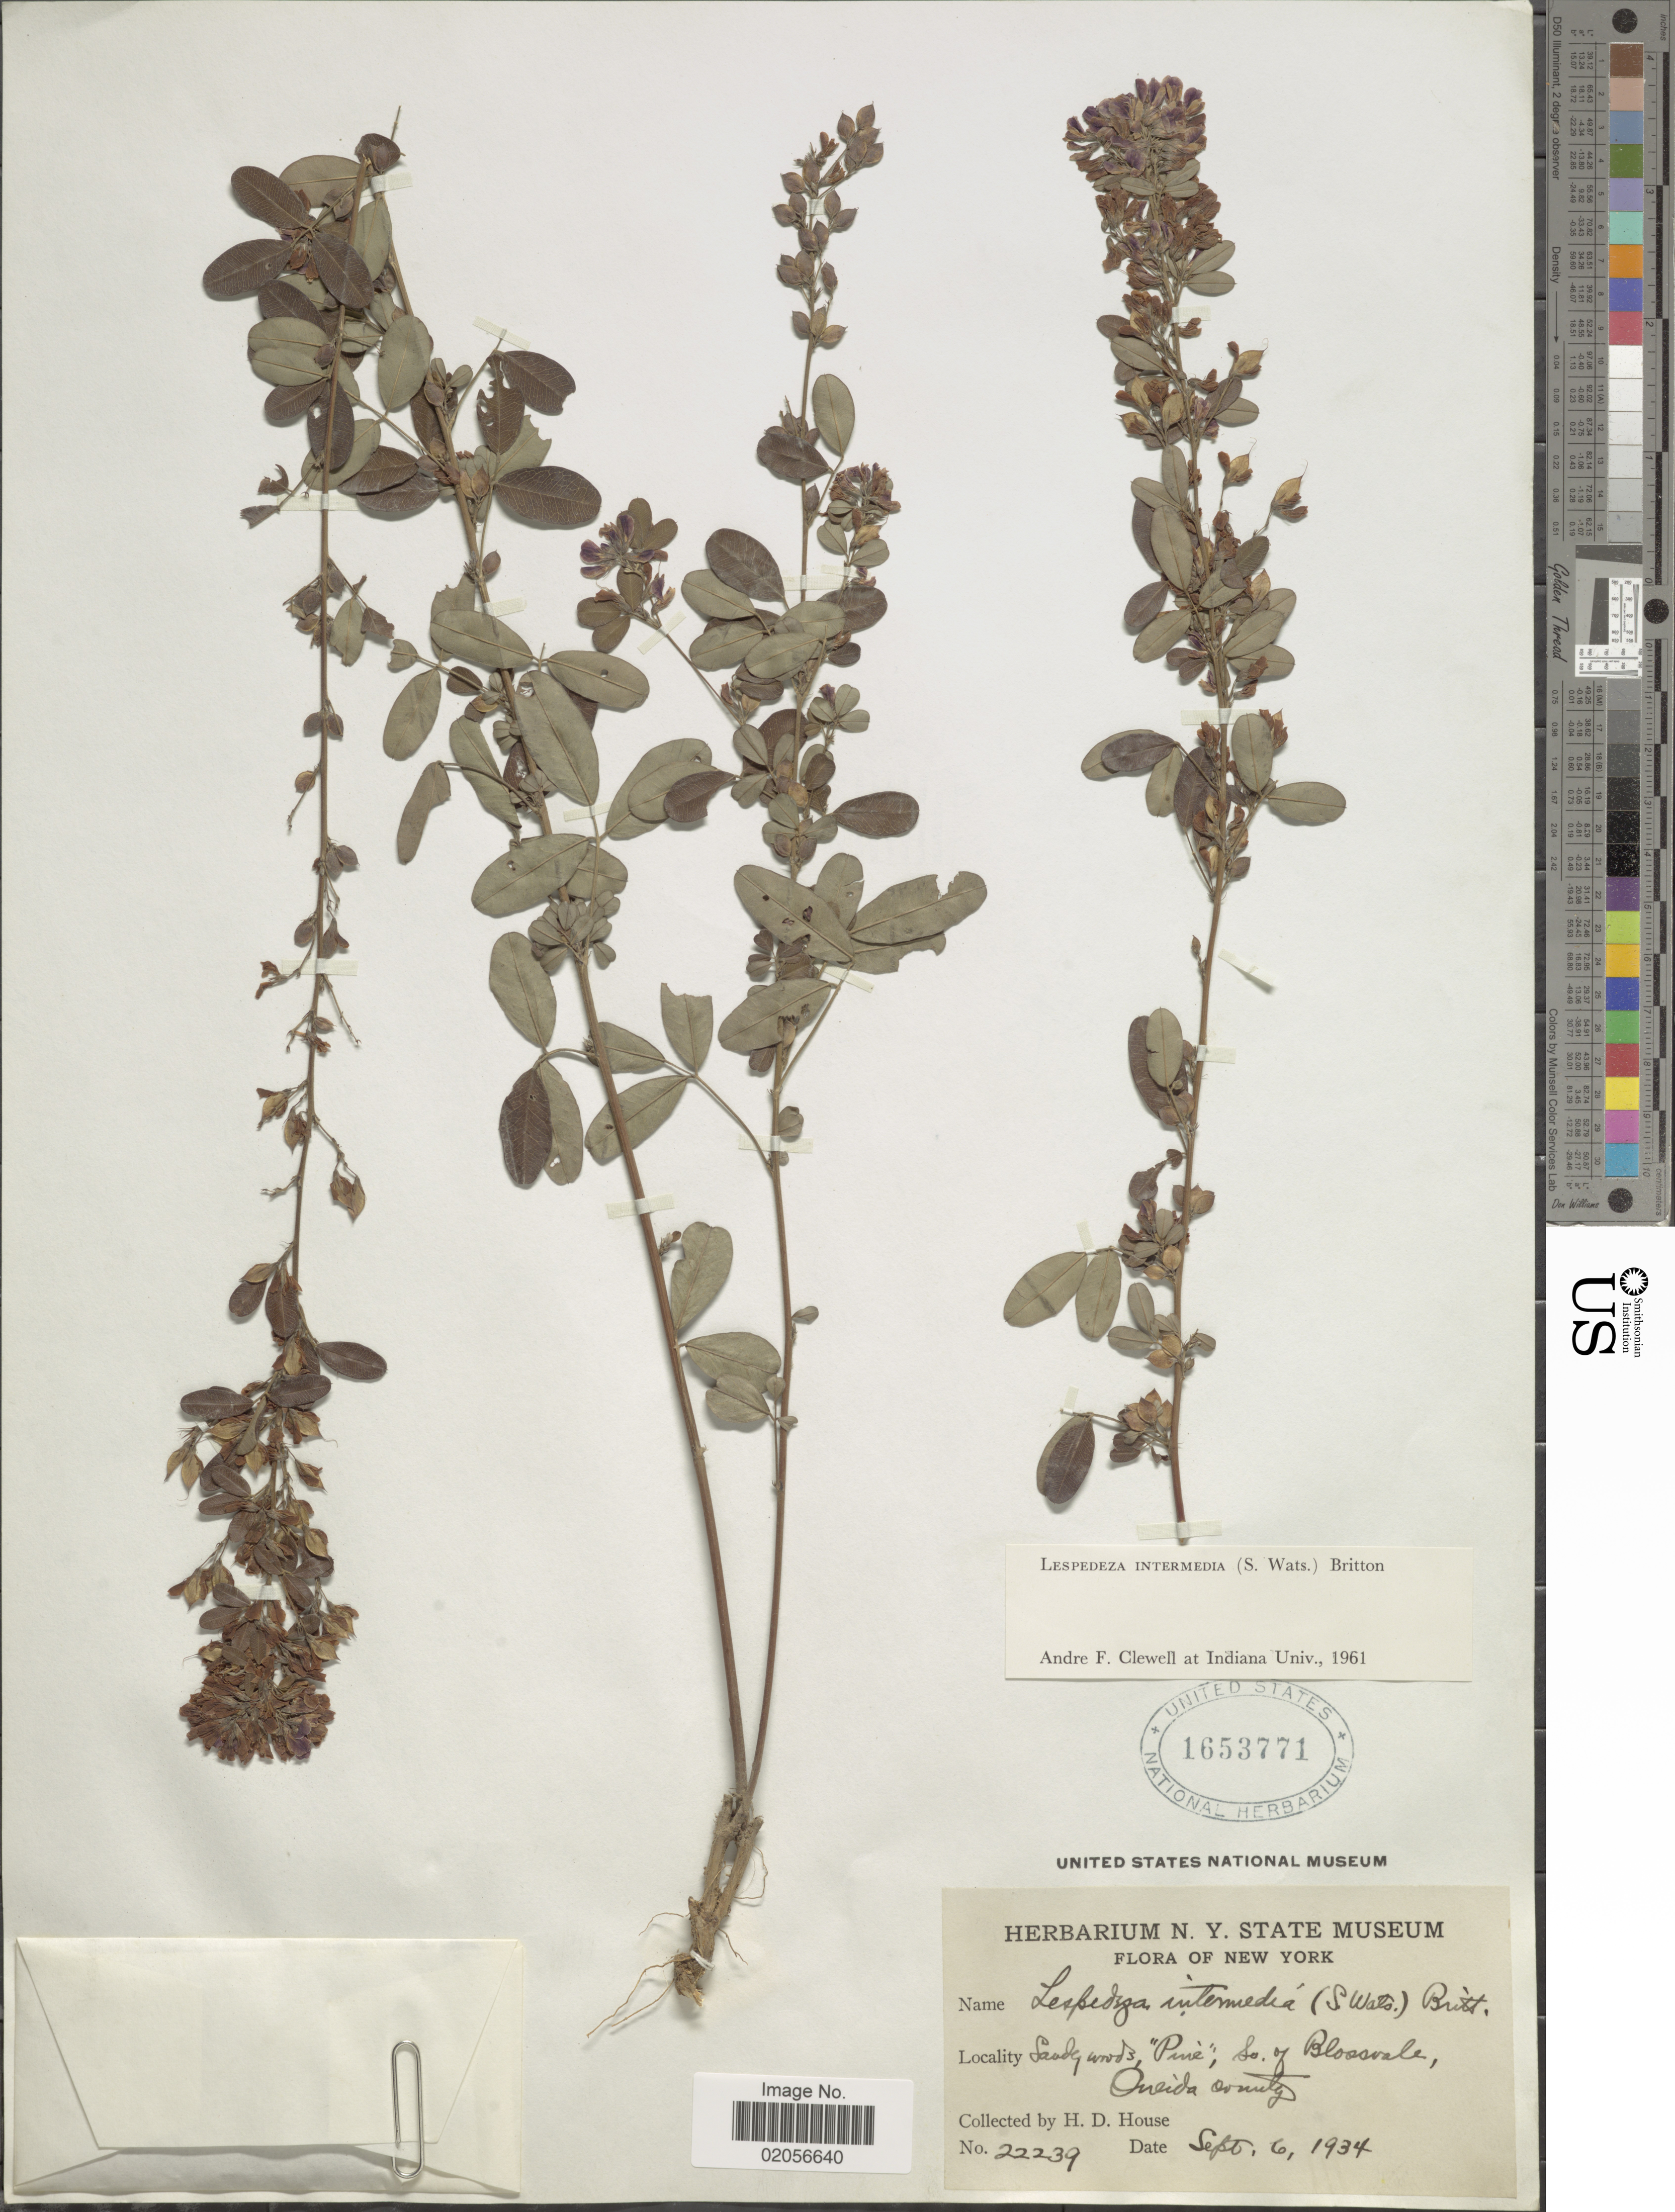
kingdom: Plantae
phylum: Tracheophyta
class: Magnoliopsida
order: Fabales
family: Fabaceae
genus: Lespedeza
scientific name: Lespedeza intermedia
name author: (S. Watson) Britton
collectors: H. D. House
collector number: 22239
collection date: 1934-09-06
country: United States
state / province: New York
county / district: Oneida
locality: Sandy woods. 'Pine', So of Bloosvale, Oneida county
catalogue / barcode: US 1653771